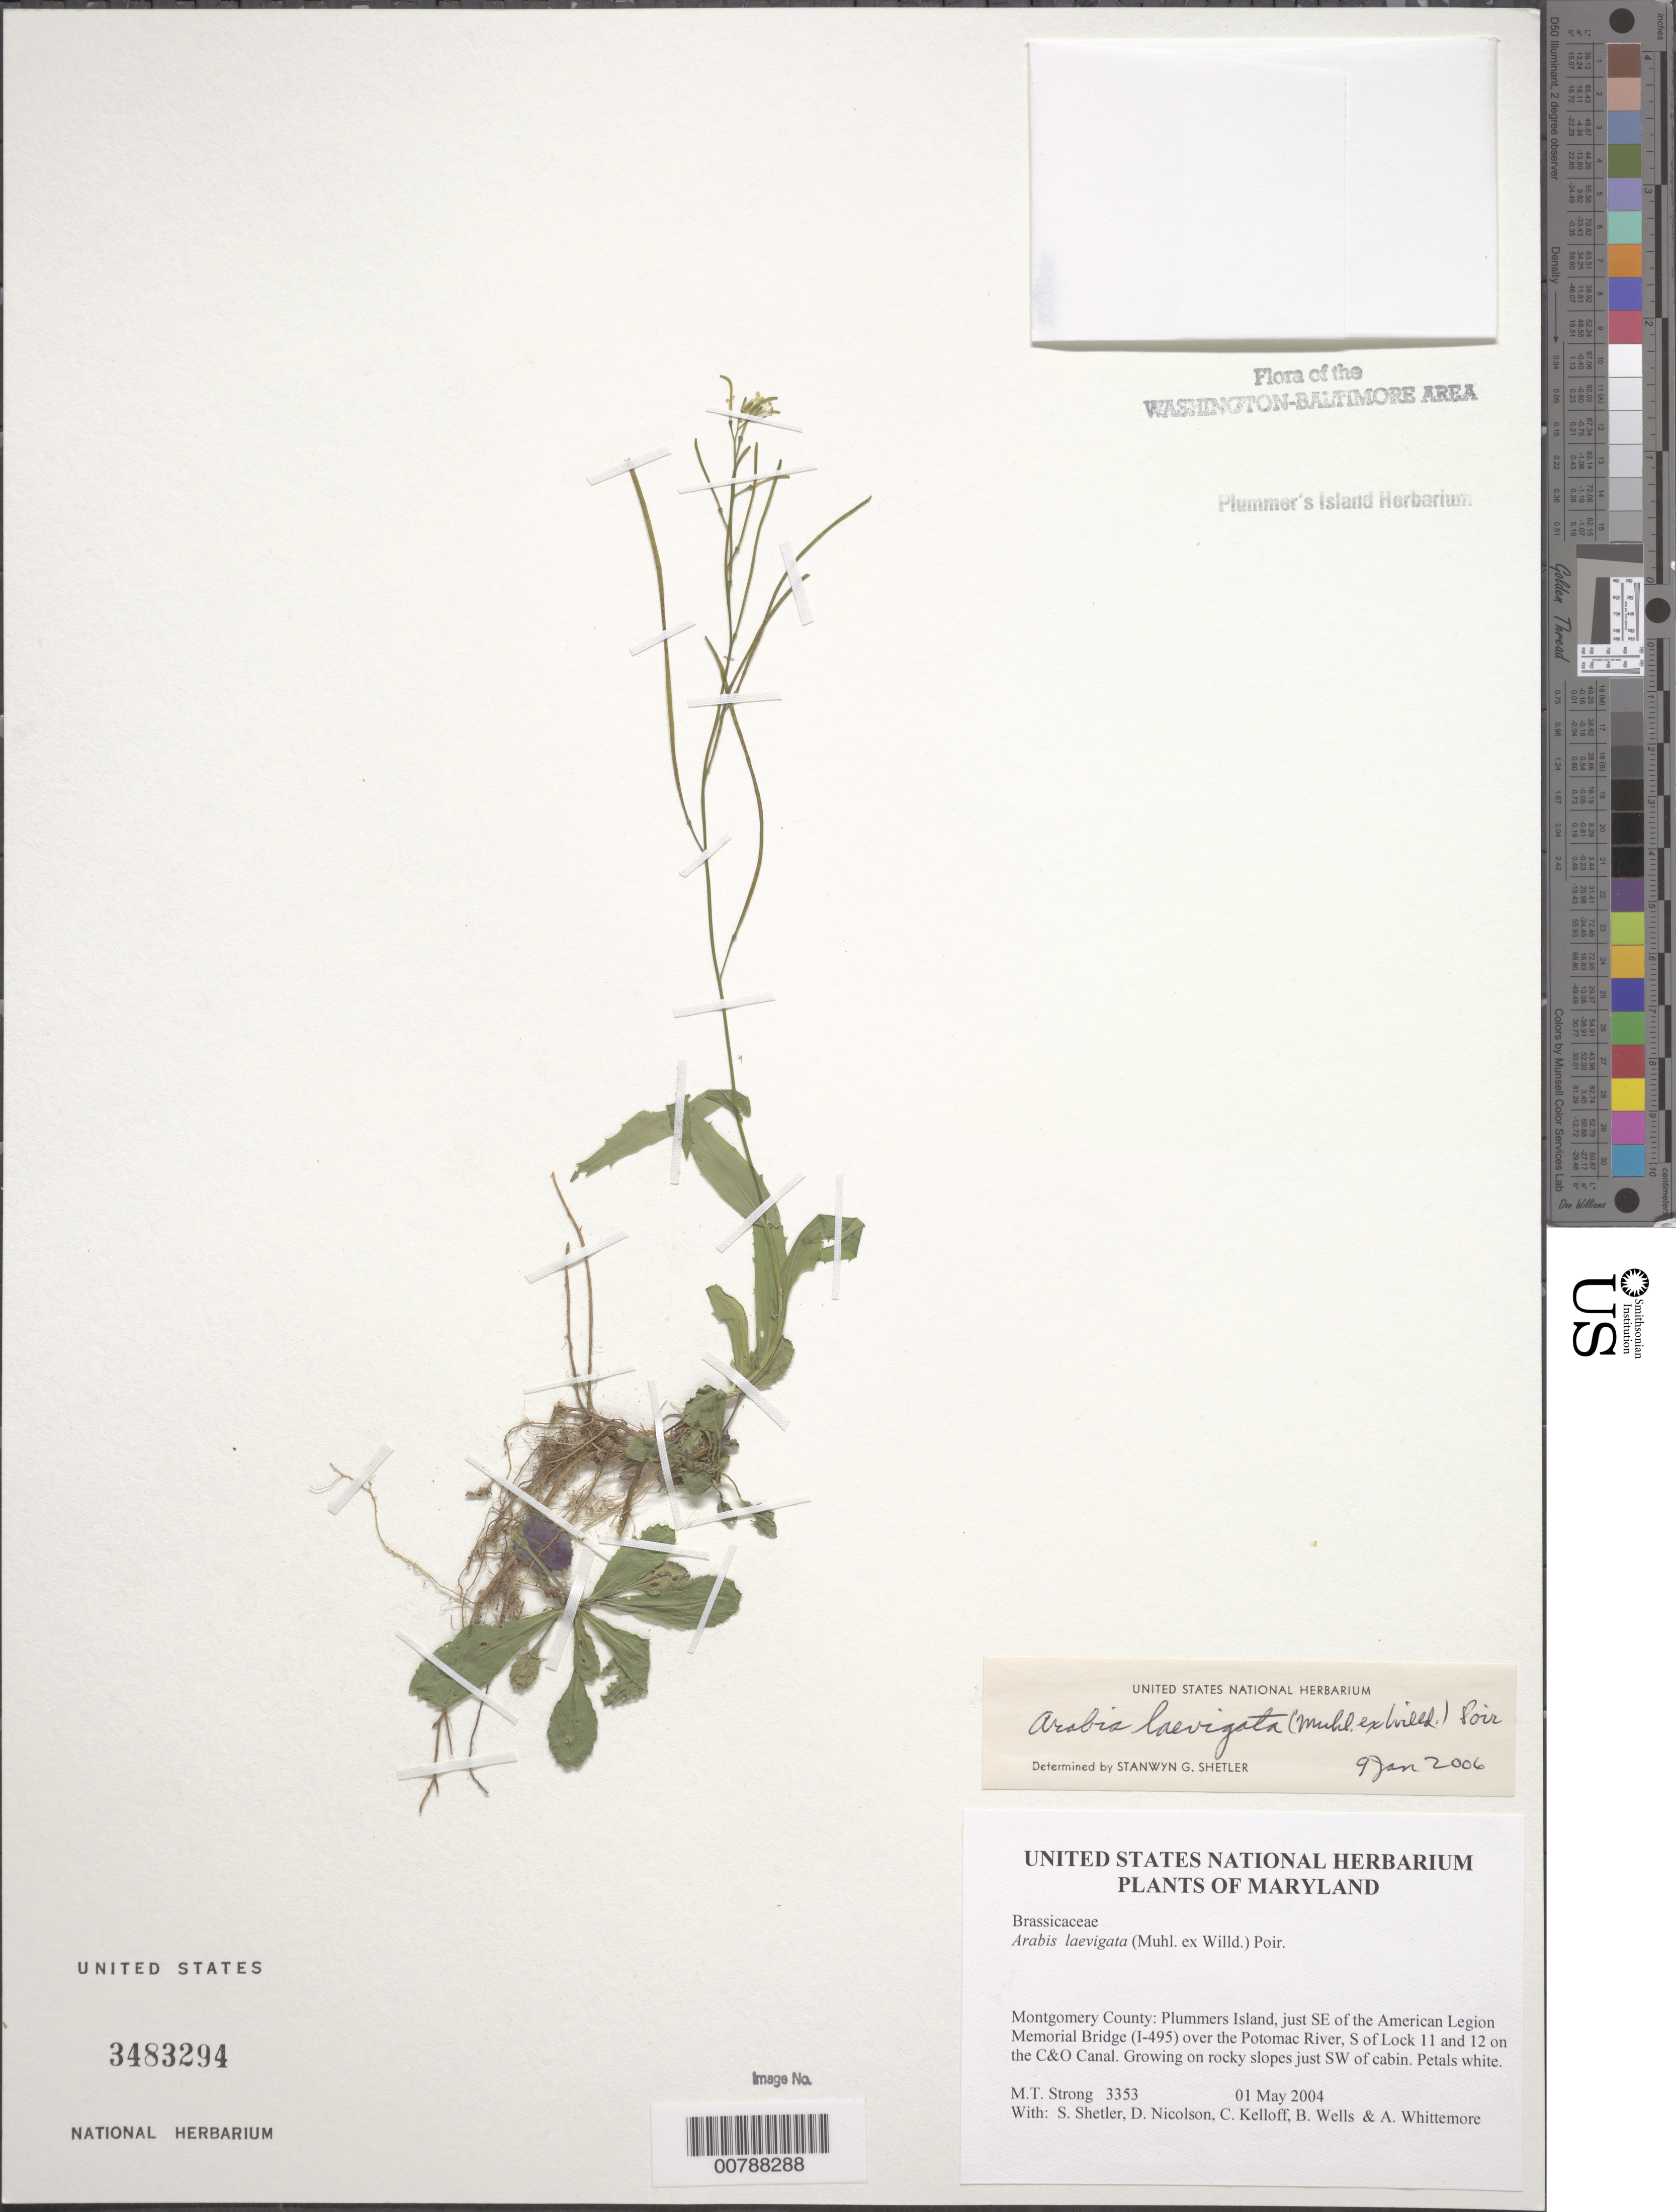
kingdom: Plantae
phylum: Tracheophyta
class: Magnoliopsida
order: Brassicales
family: Brassicaceae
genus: Boechera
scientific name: Boechera laevigata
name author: (Muhl. ex Willd.) Al-Shehbaz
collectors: M. T. Strong, S. Shetler, D. H. Nicolson, C. L. Kelloff, B. Wells & A. Whittemore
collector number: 3353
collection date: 2004-05-01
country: United States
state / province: Maryland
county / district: Montgomery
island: Plummers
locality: Plummers Island, just SE of the American Legion Memorial Bridge (I-495) over the Potomac River, S of Lock 11 and 12 on the C&O Canal.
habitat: Growing on rocky slopes.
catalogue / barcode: US 3483294